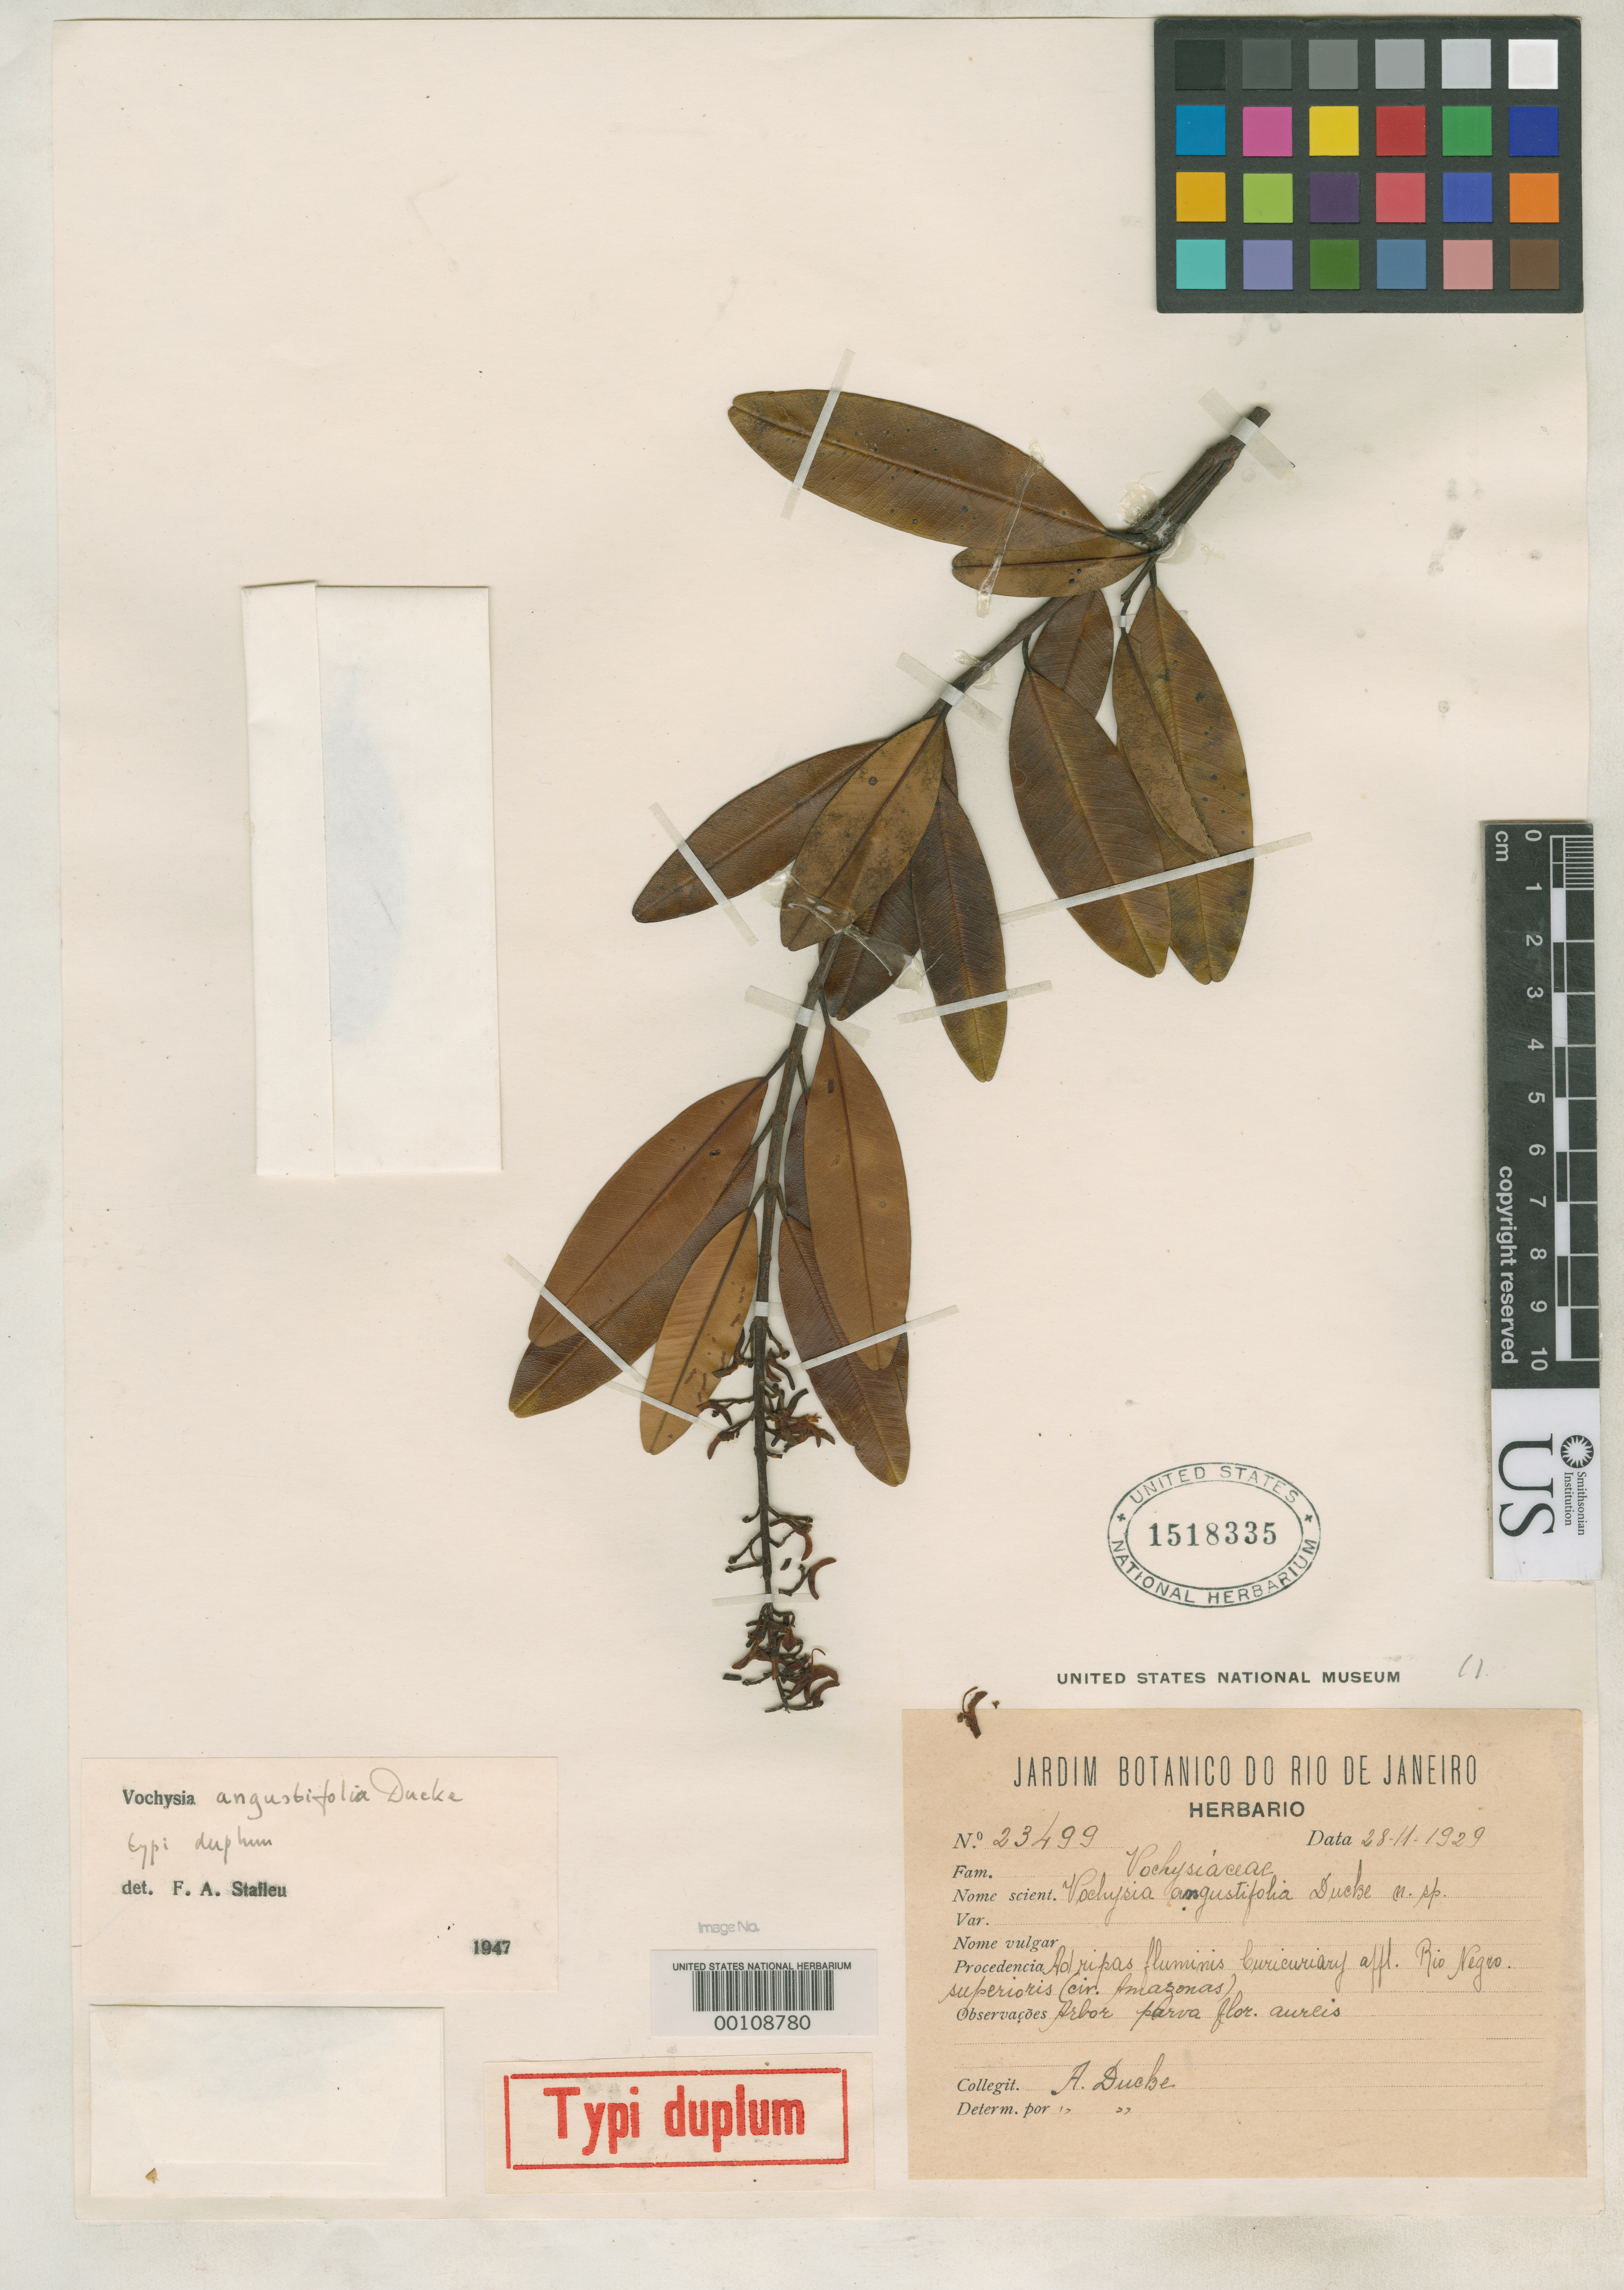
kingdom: Plantae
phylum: Tracheophyta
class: Magnoliopsida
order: Myrtales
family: Vochysiaceae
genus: Vochysia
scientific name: Vochysia angustifolia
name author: Ducke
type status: Isotype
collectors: A. Ducke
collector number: Herb. Jard. Bot. Rio 23499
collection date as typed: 28 Nov 1929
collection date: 1929-11-28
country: Brazil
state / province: Amazonas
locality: Rios Curicuriary and Negro.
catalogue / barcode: US 1518335